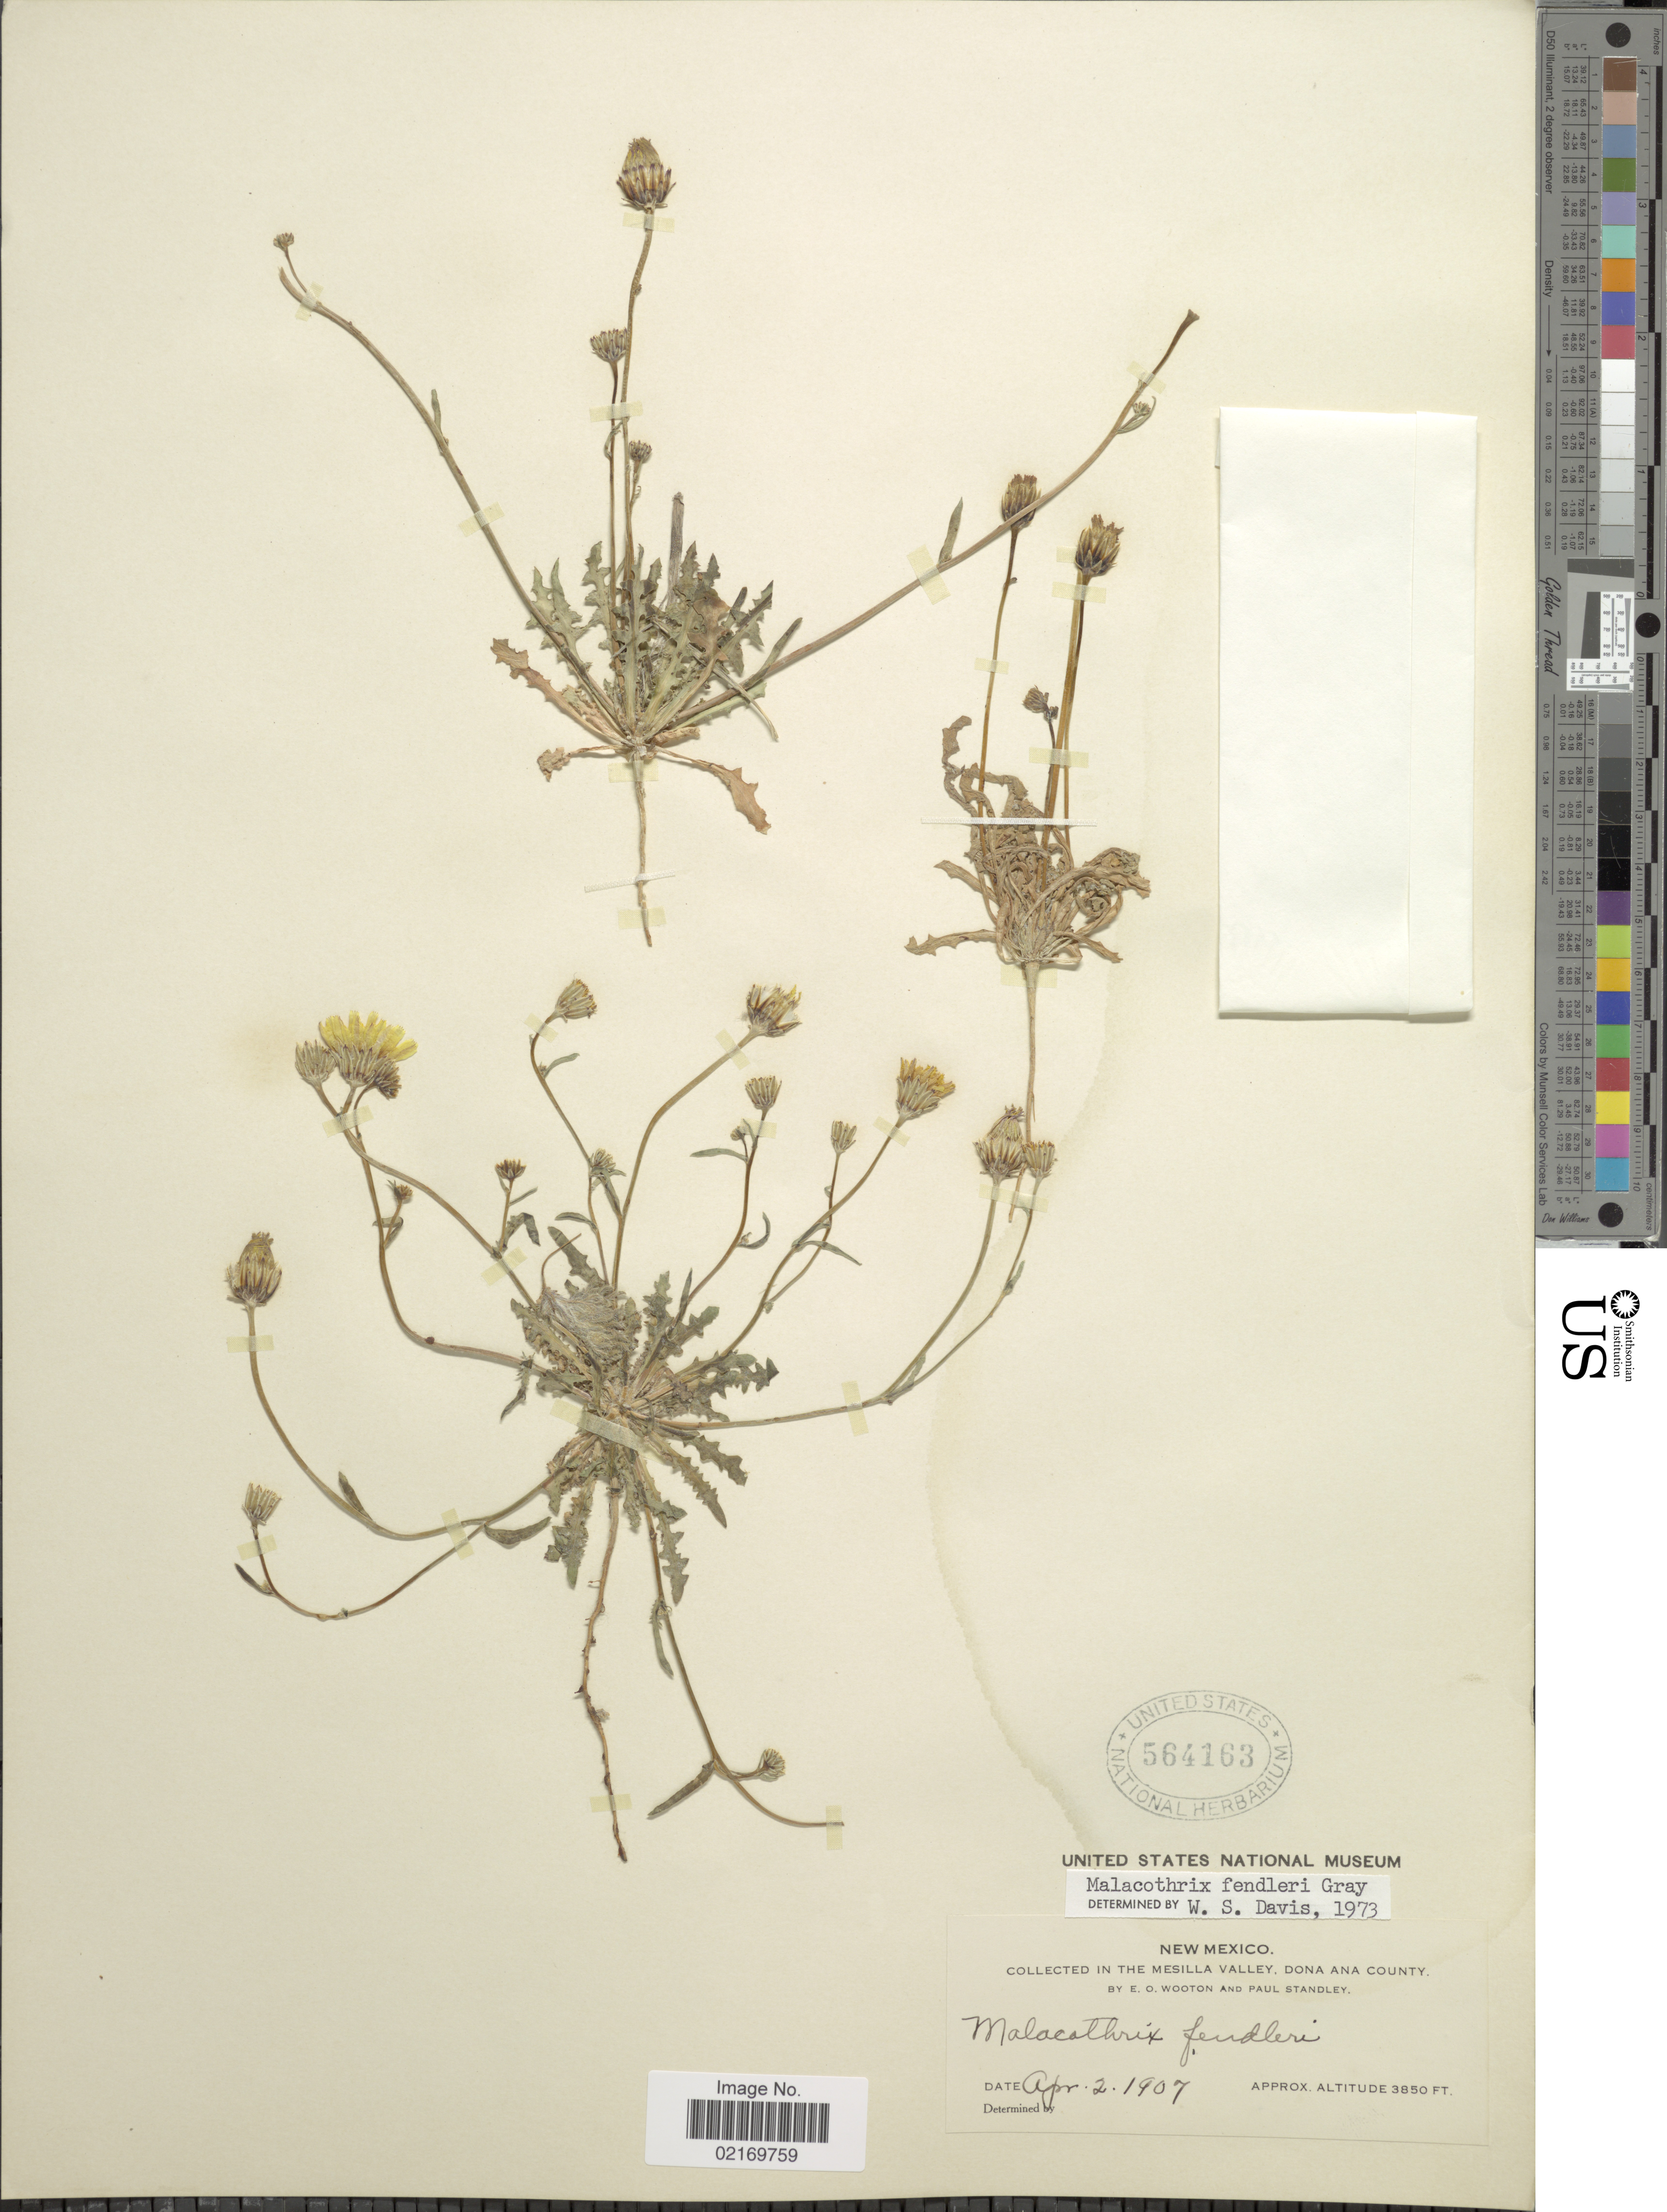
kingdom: Plantae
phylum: Tracheophyta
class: Magnoliopsida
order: Asterales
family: Asteraceae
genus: Malacothrix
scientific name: Malacothrix fendleri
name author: A. Gray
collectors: E. O. Wooton & P. C. Standley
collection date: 1907-04-02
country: United States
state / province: New Mexico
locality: Mesilla Valley, Dona Ana County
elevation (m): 1173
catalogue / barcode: US 564163